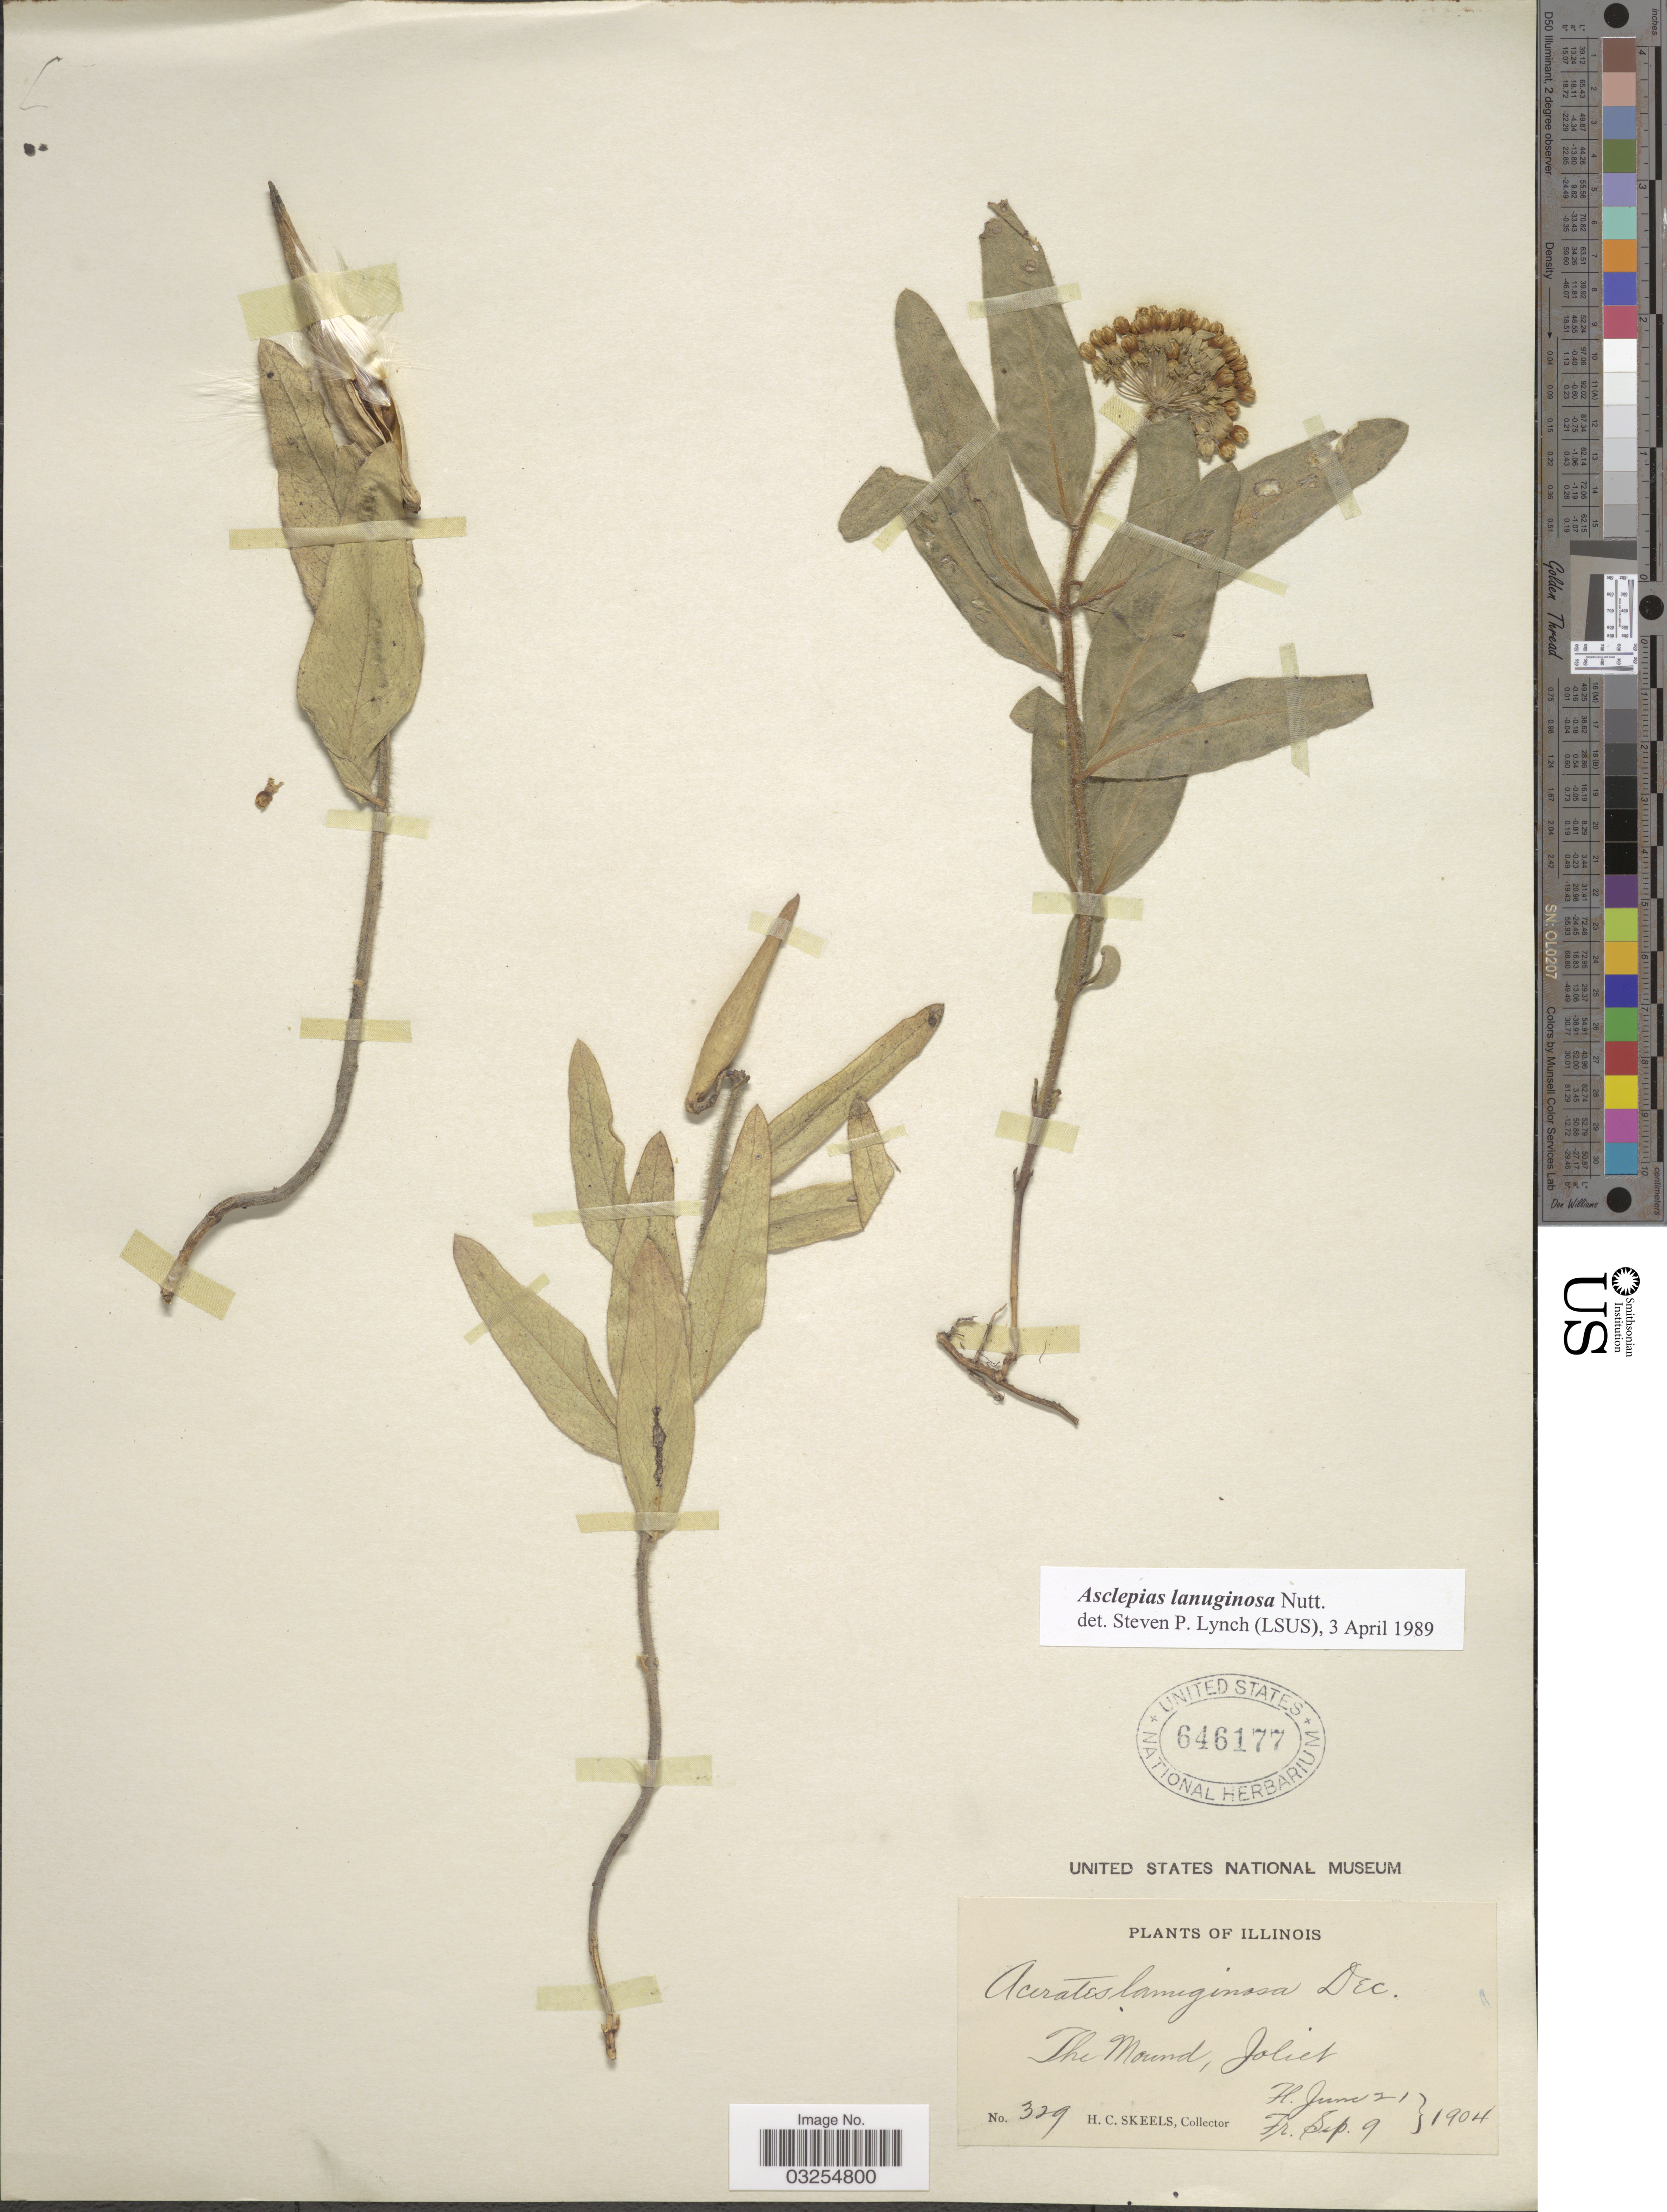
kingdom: Plantae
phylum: Tracheophyta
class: Magnoliopsida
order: Gentianales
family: Apocynaceae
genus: Asclepias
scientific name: Asclepias lanuginosa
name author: Nutt.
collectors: H. Skeels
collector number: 329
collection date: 1904-06-21/1904-09-09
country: United States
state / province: Illinois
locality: The Mound, Joliet.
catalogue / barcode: US 646177